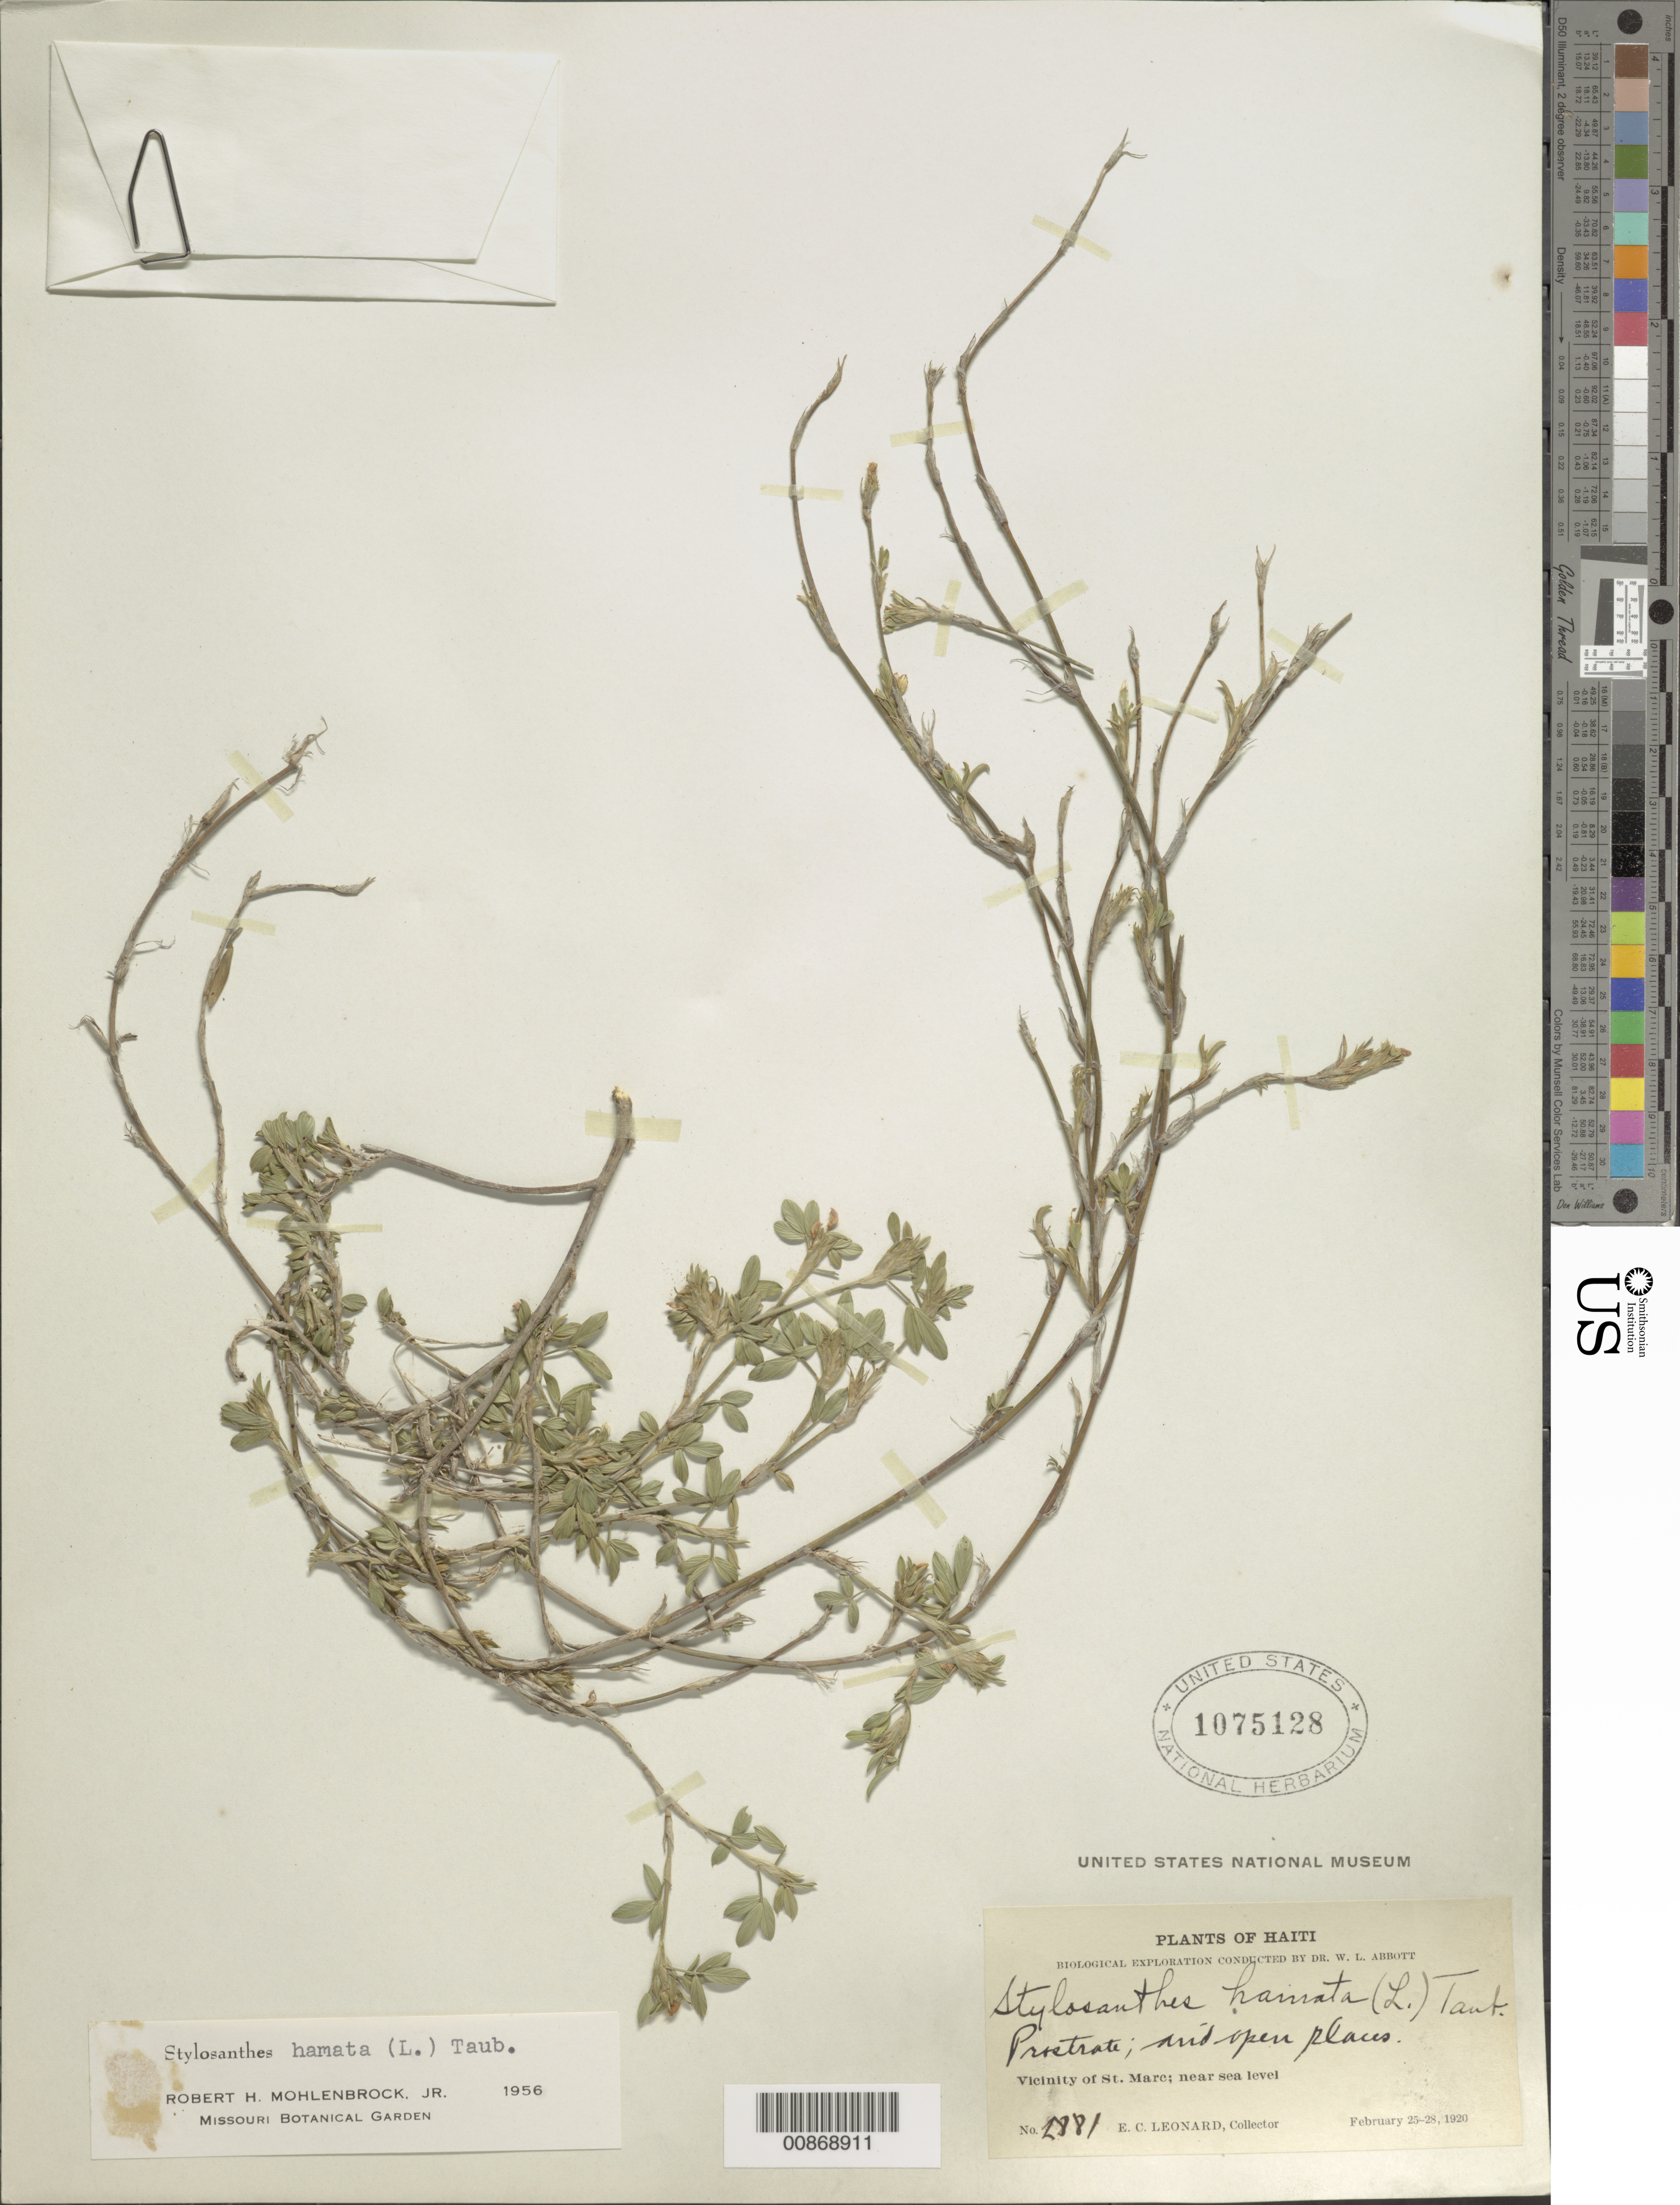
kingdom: Plantae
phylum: Tracheophyta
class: Magnoliopsida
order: Fabales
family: Fabaceae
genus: Stylosanthes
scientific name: Stylosanthes hamata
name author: (L.) Taub.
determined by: Mohlenbrock, Robert H., Jr.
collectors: E. C. Leonard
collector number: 2881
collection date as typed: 25 Feb 1920 to 28 Feb 1920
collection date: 1920-02-25/1920-02-28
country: Haiti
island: Hispaniola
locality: Vicinity of St. Marc.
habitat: Arid open places.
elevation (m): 0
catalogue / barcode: US 1075128